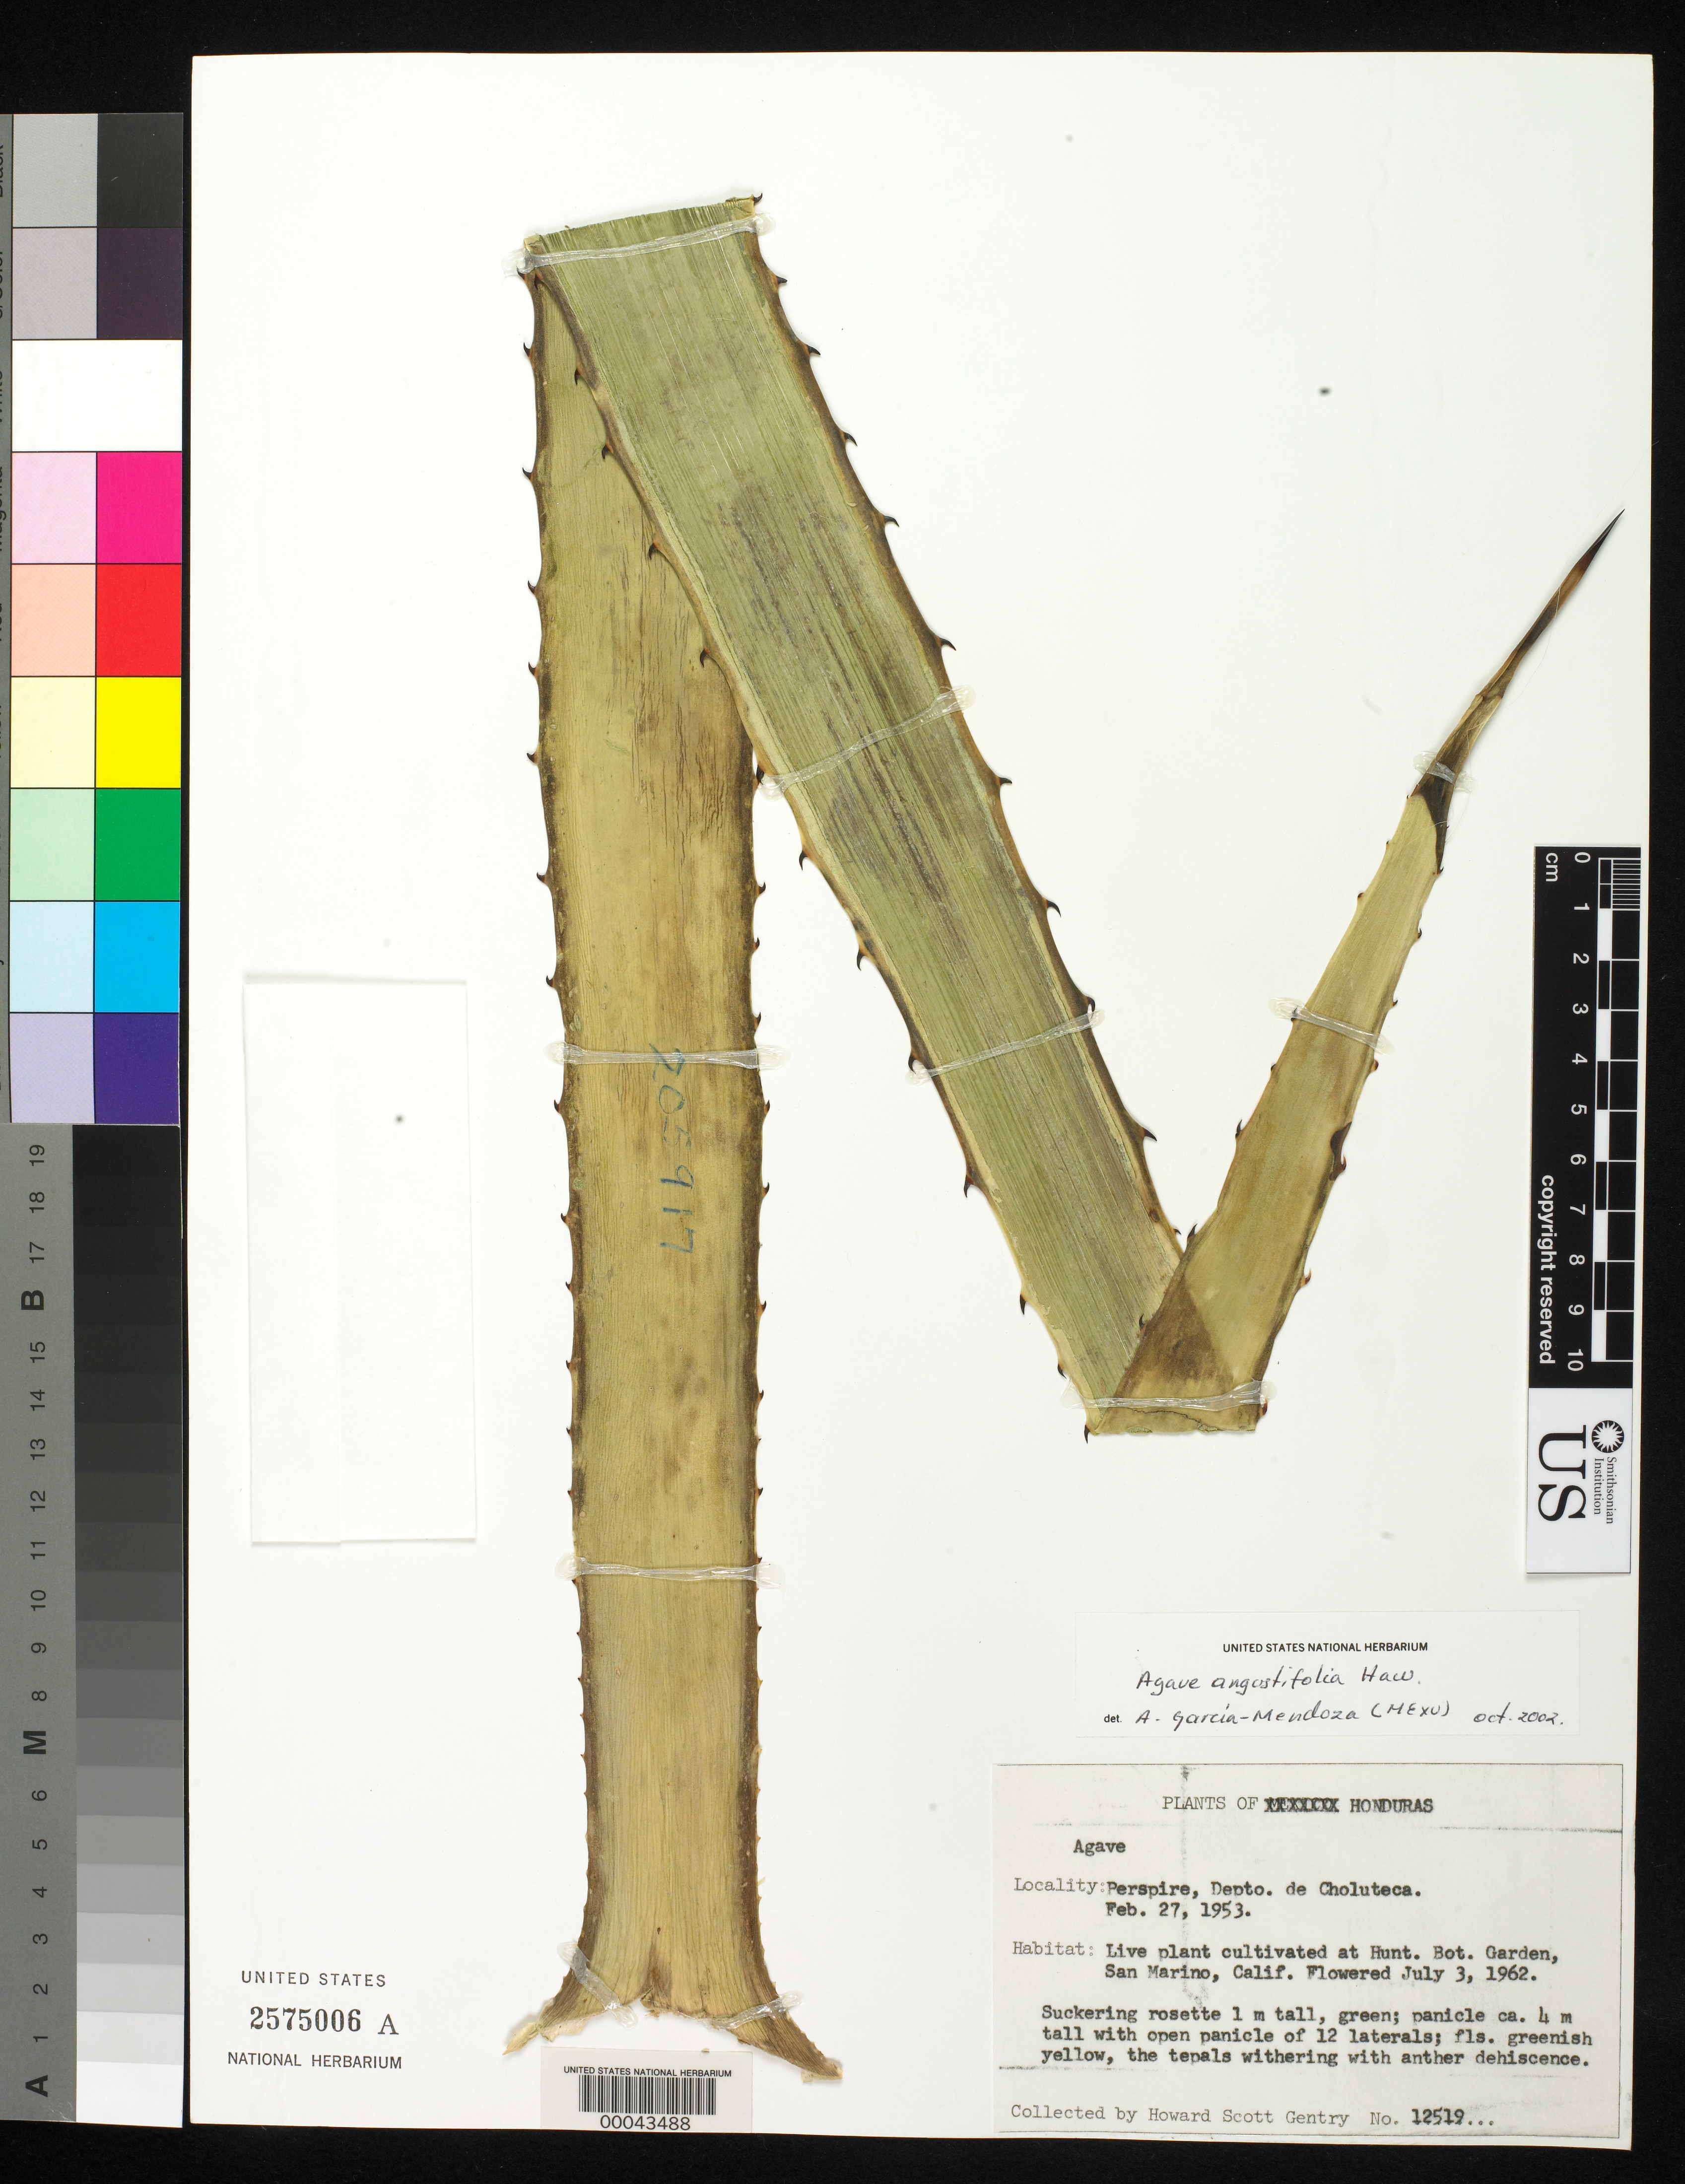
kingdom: Plantae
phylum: Tracheophyta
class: Liliopsida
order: Asparagales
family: Asparagaceae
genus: Agave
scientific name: Agave angustifolia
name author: Haw.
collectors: H. S. Gentry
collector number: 12519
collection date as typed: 27 Feb 1953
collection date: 1953-02-27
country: Honduras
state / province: Choluteca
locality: Perspire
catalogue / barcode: US 2575006A